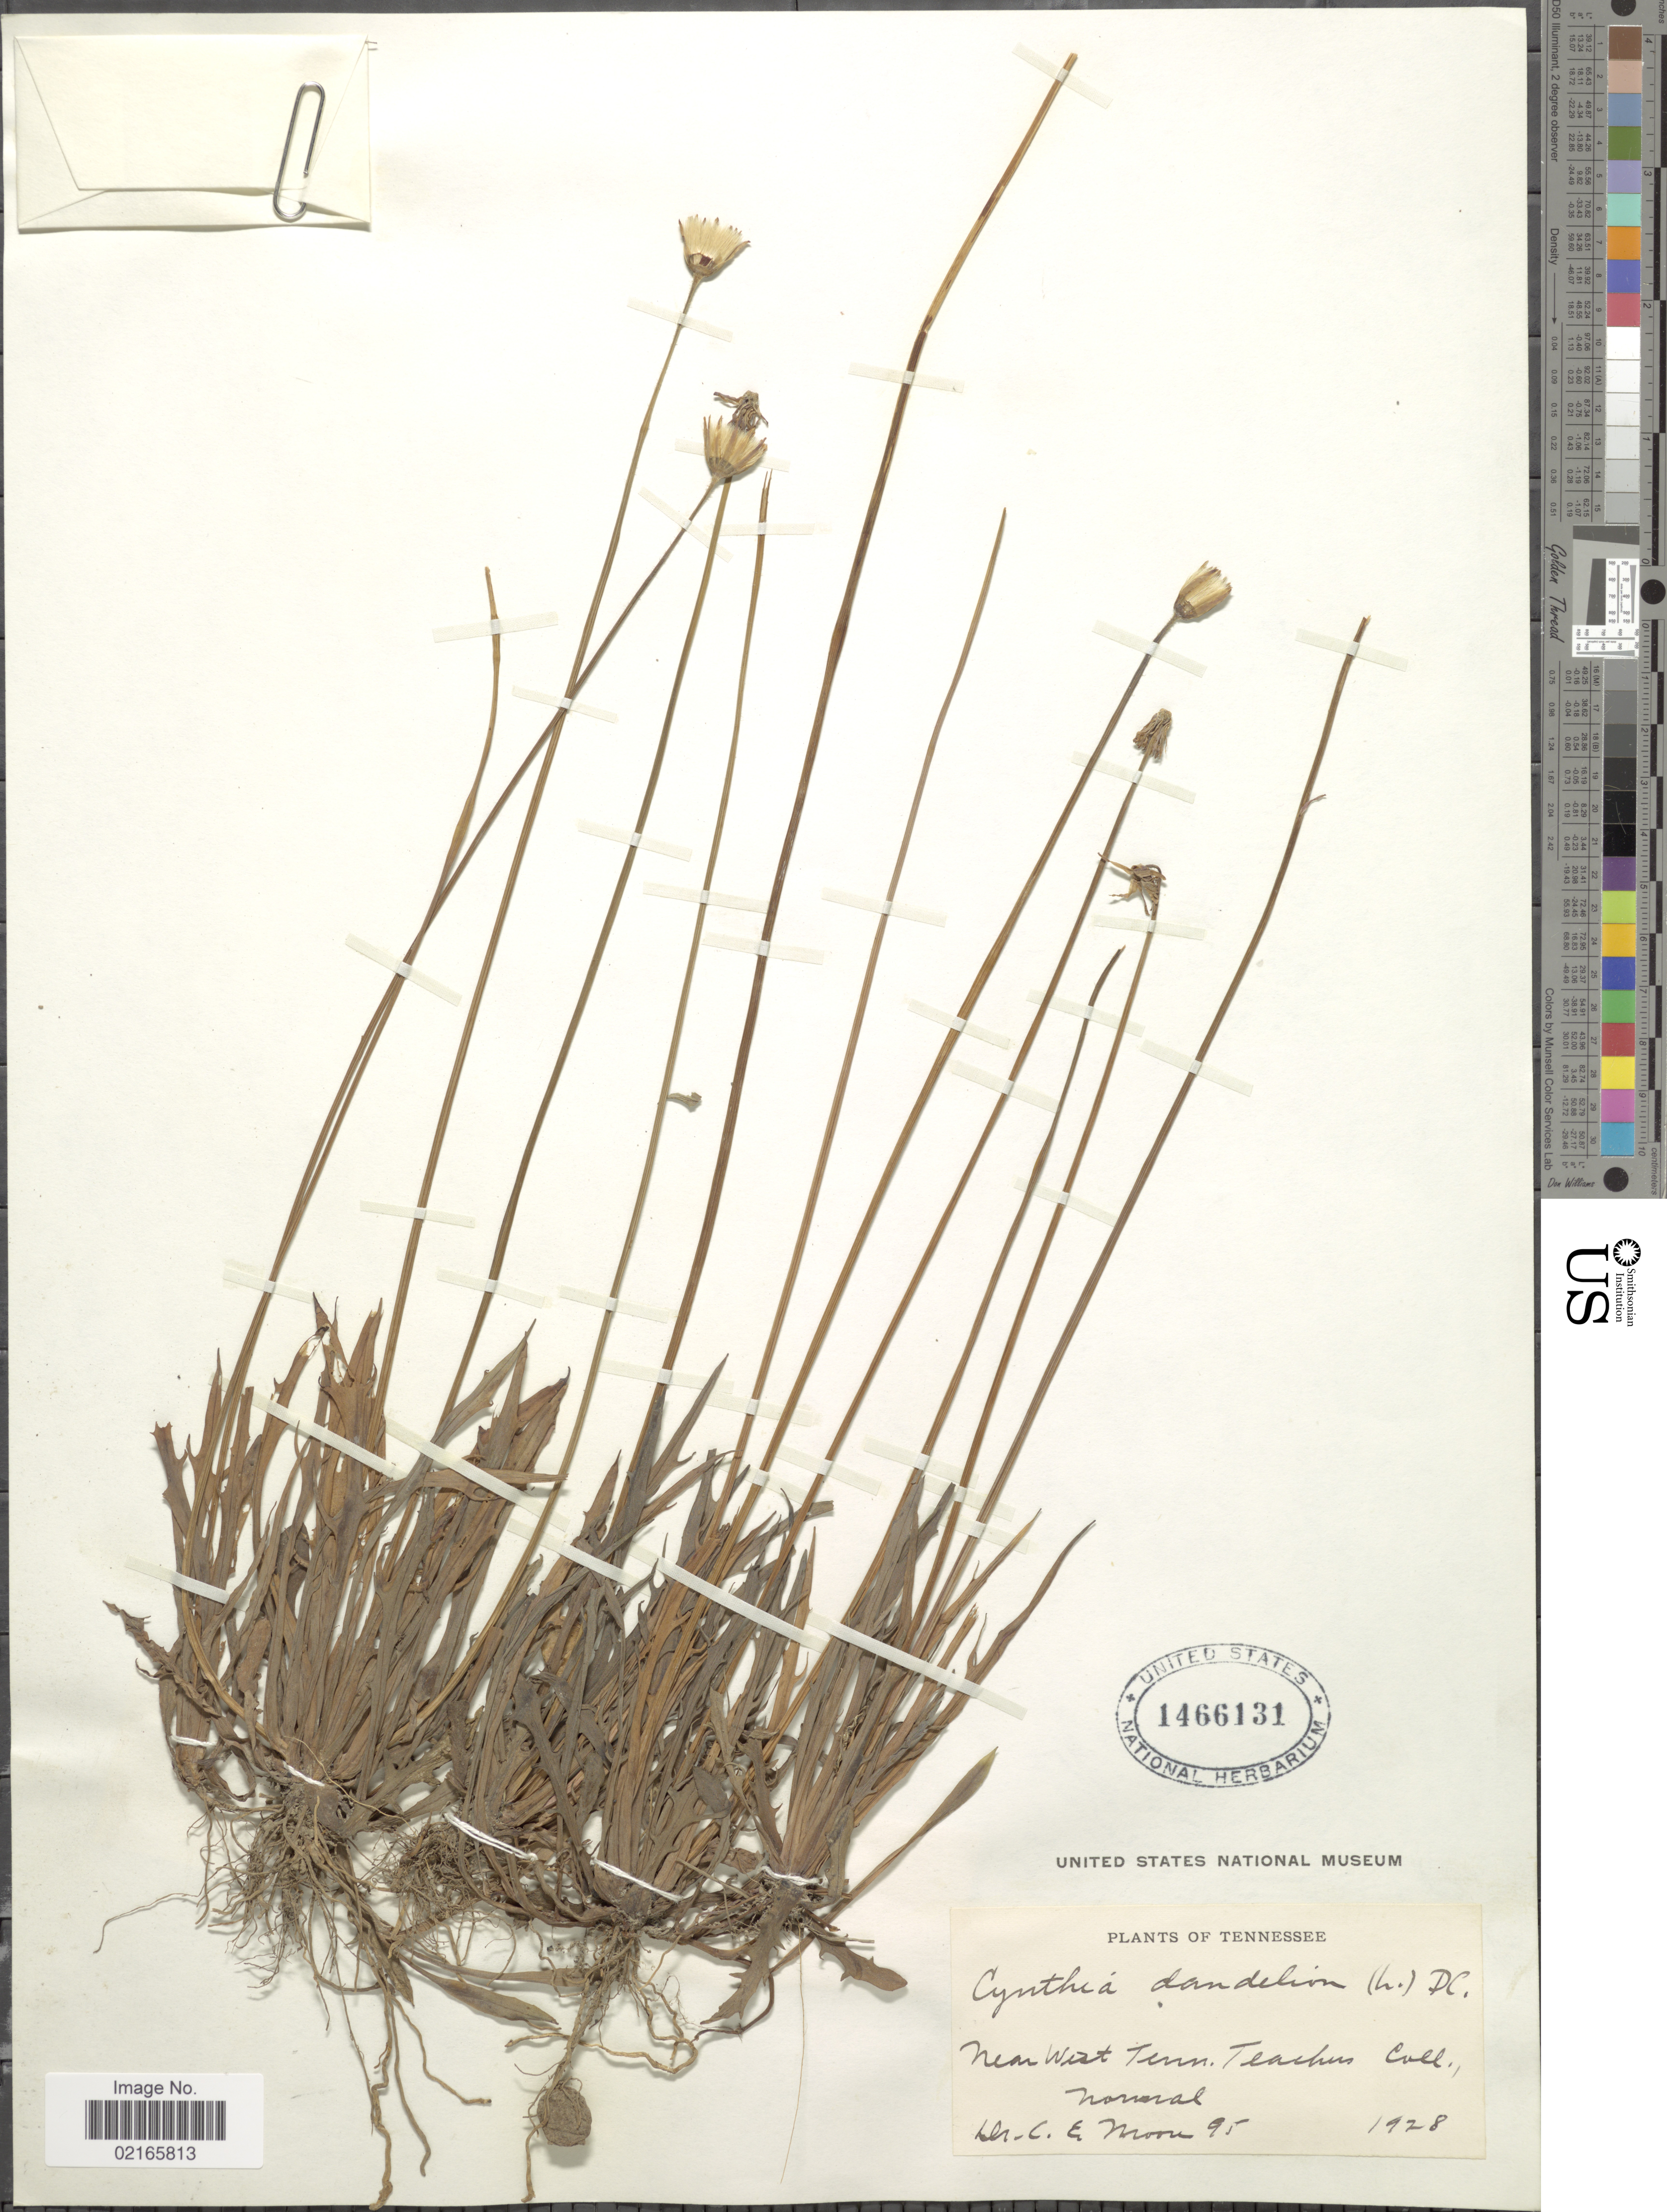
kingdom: Plantae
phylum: Tracheophyta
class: Magnoliopsida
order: Asterales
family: Asteraceae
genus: Krigia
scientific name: Krigia dandelion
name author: (L.) Nutt.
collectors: C. Moon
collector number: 95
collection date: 1928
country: United States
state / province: Tennessee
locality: Near west Tenn, Teachers Coll.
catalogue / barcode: US 1466131